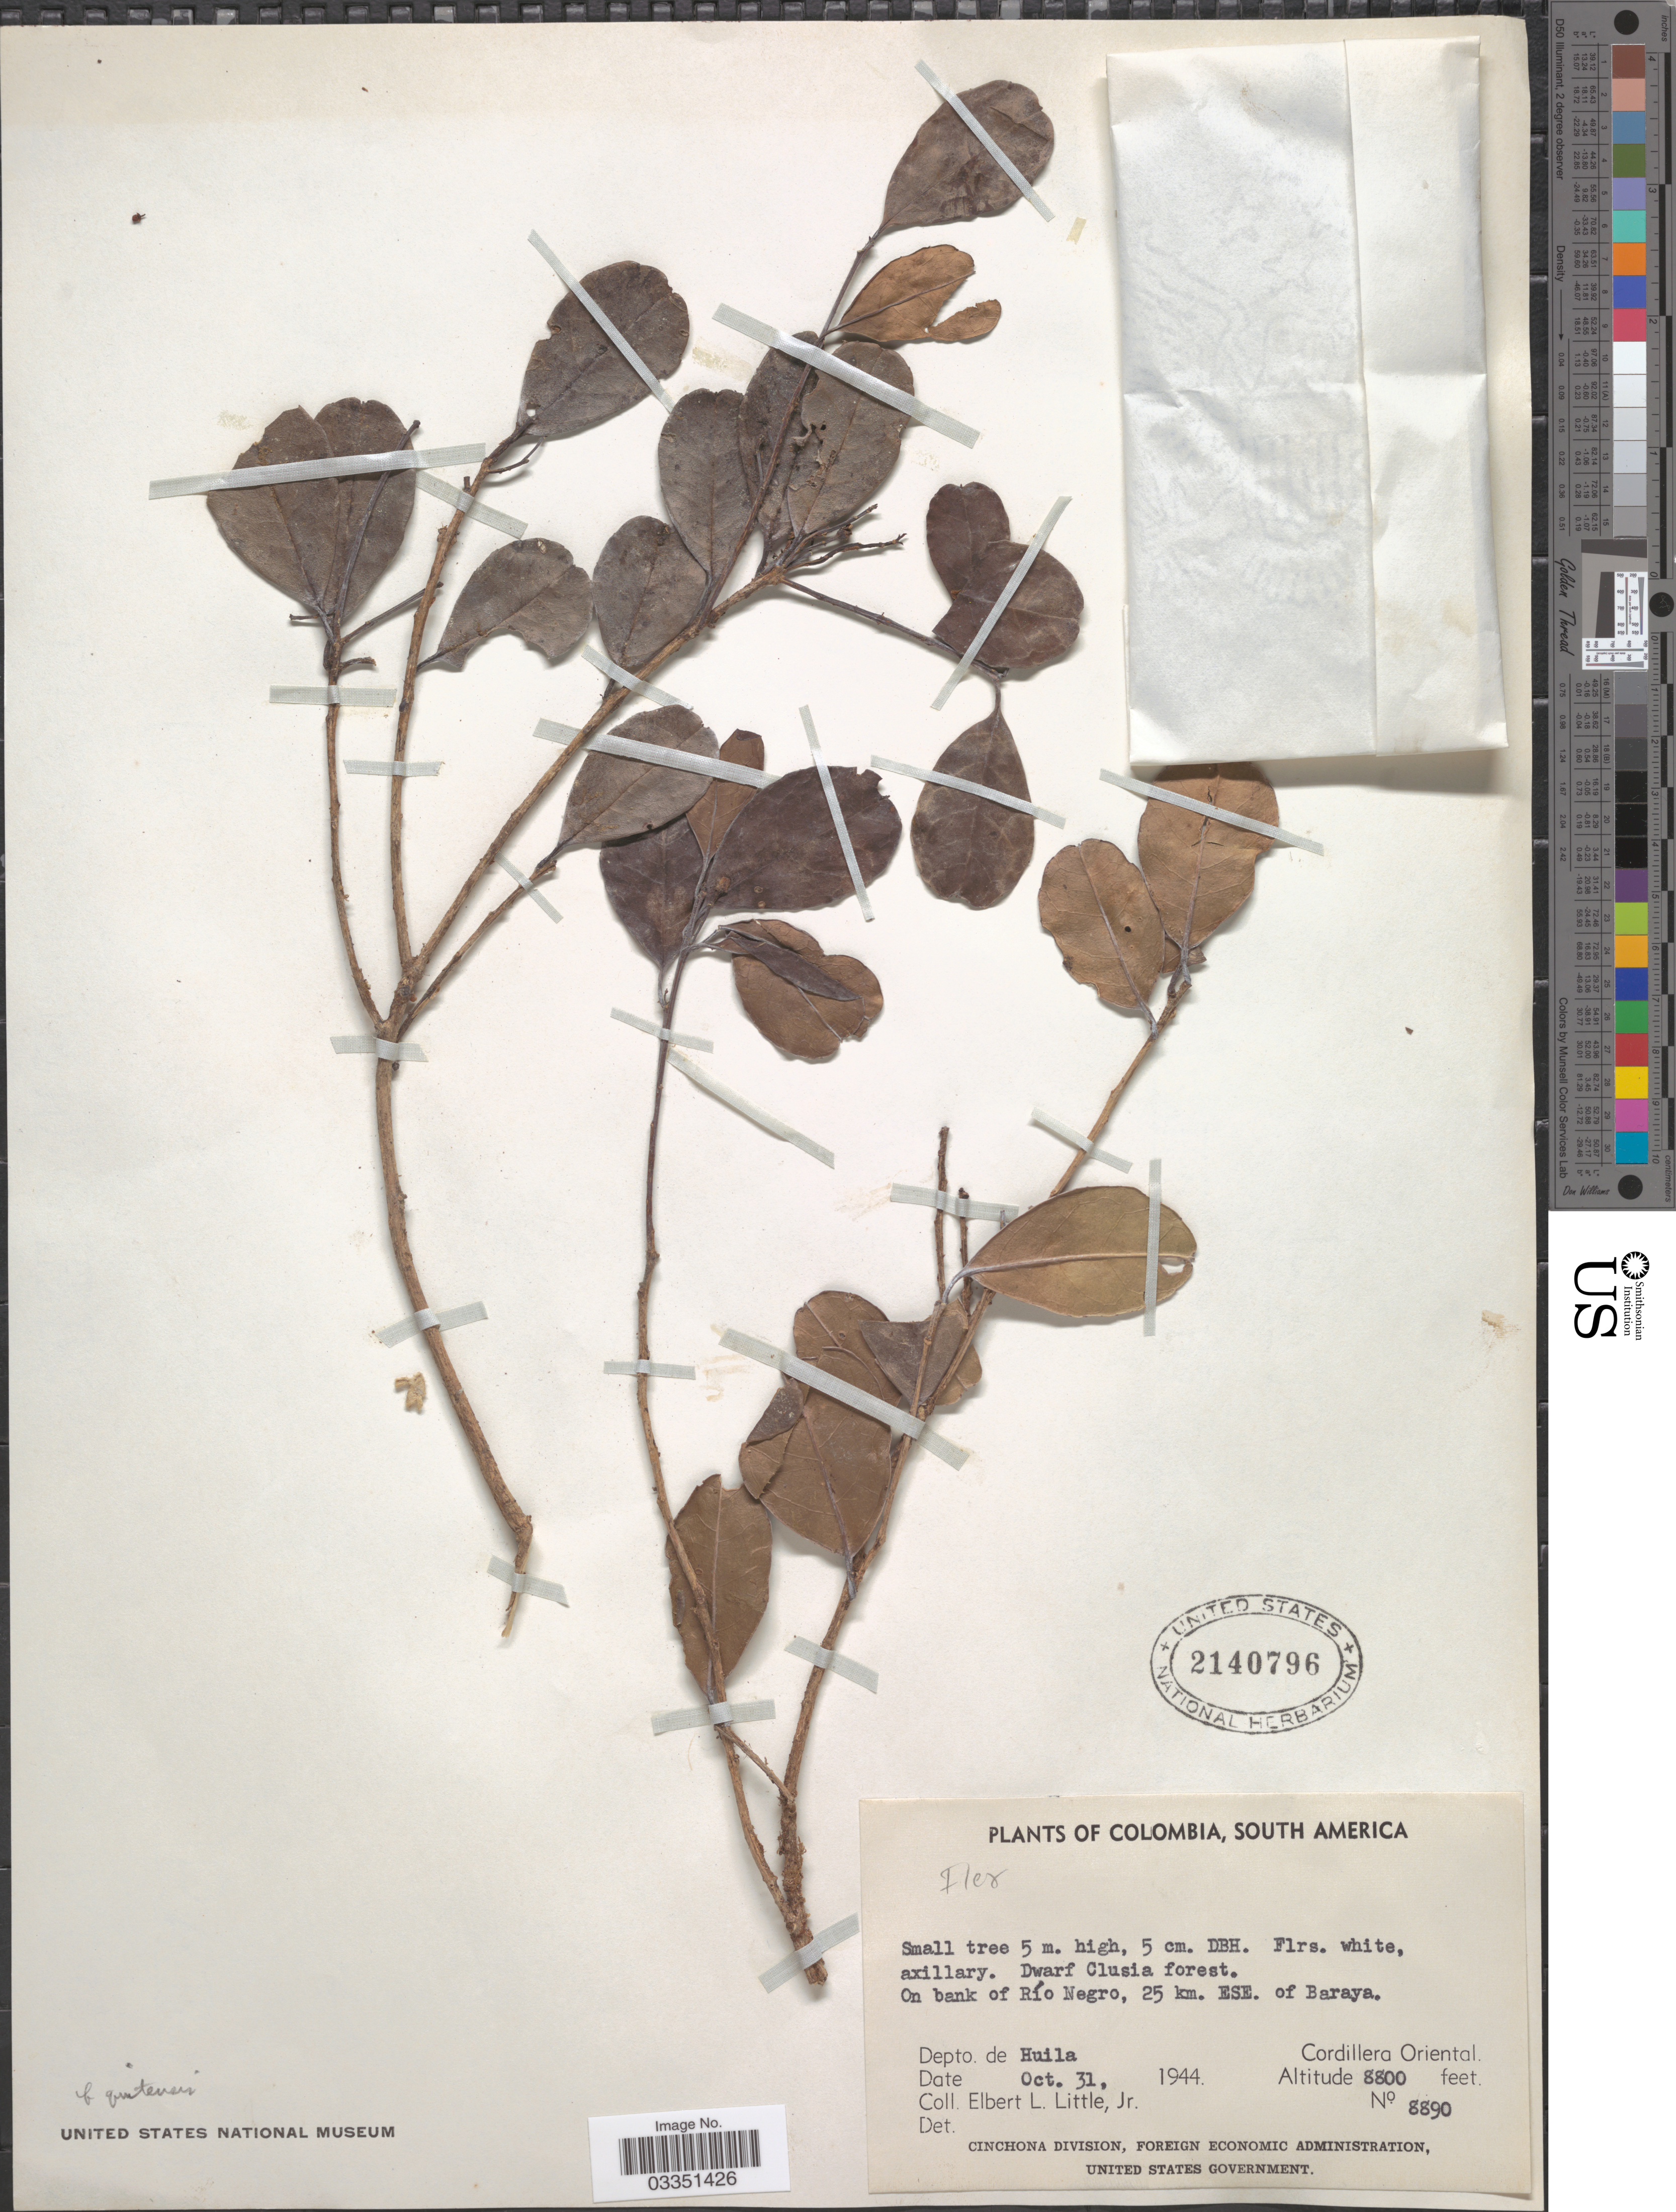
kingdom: Plantae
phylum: Tracheophyta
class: Magnoliopsida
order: Aquifoliales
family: Aquifoliaceae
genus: Ilex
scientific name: Ilex sp.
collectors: E. L. Little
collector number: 8890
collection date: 1944-10-31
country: Colombia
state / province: Huila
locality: Departamento del Huila. On bank of Río Negro, 25 km. ESE. of Baraya. Cordillera Oriental.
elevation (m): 2682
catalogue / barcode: US 2140796